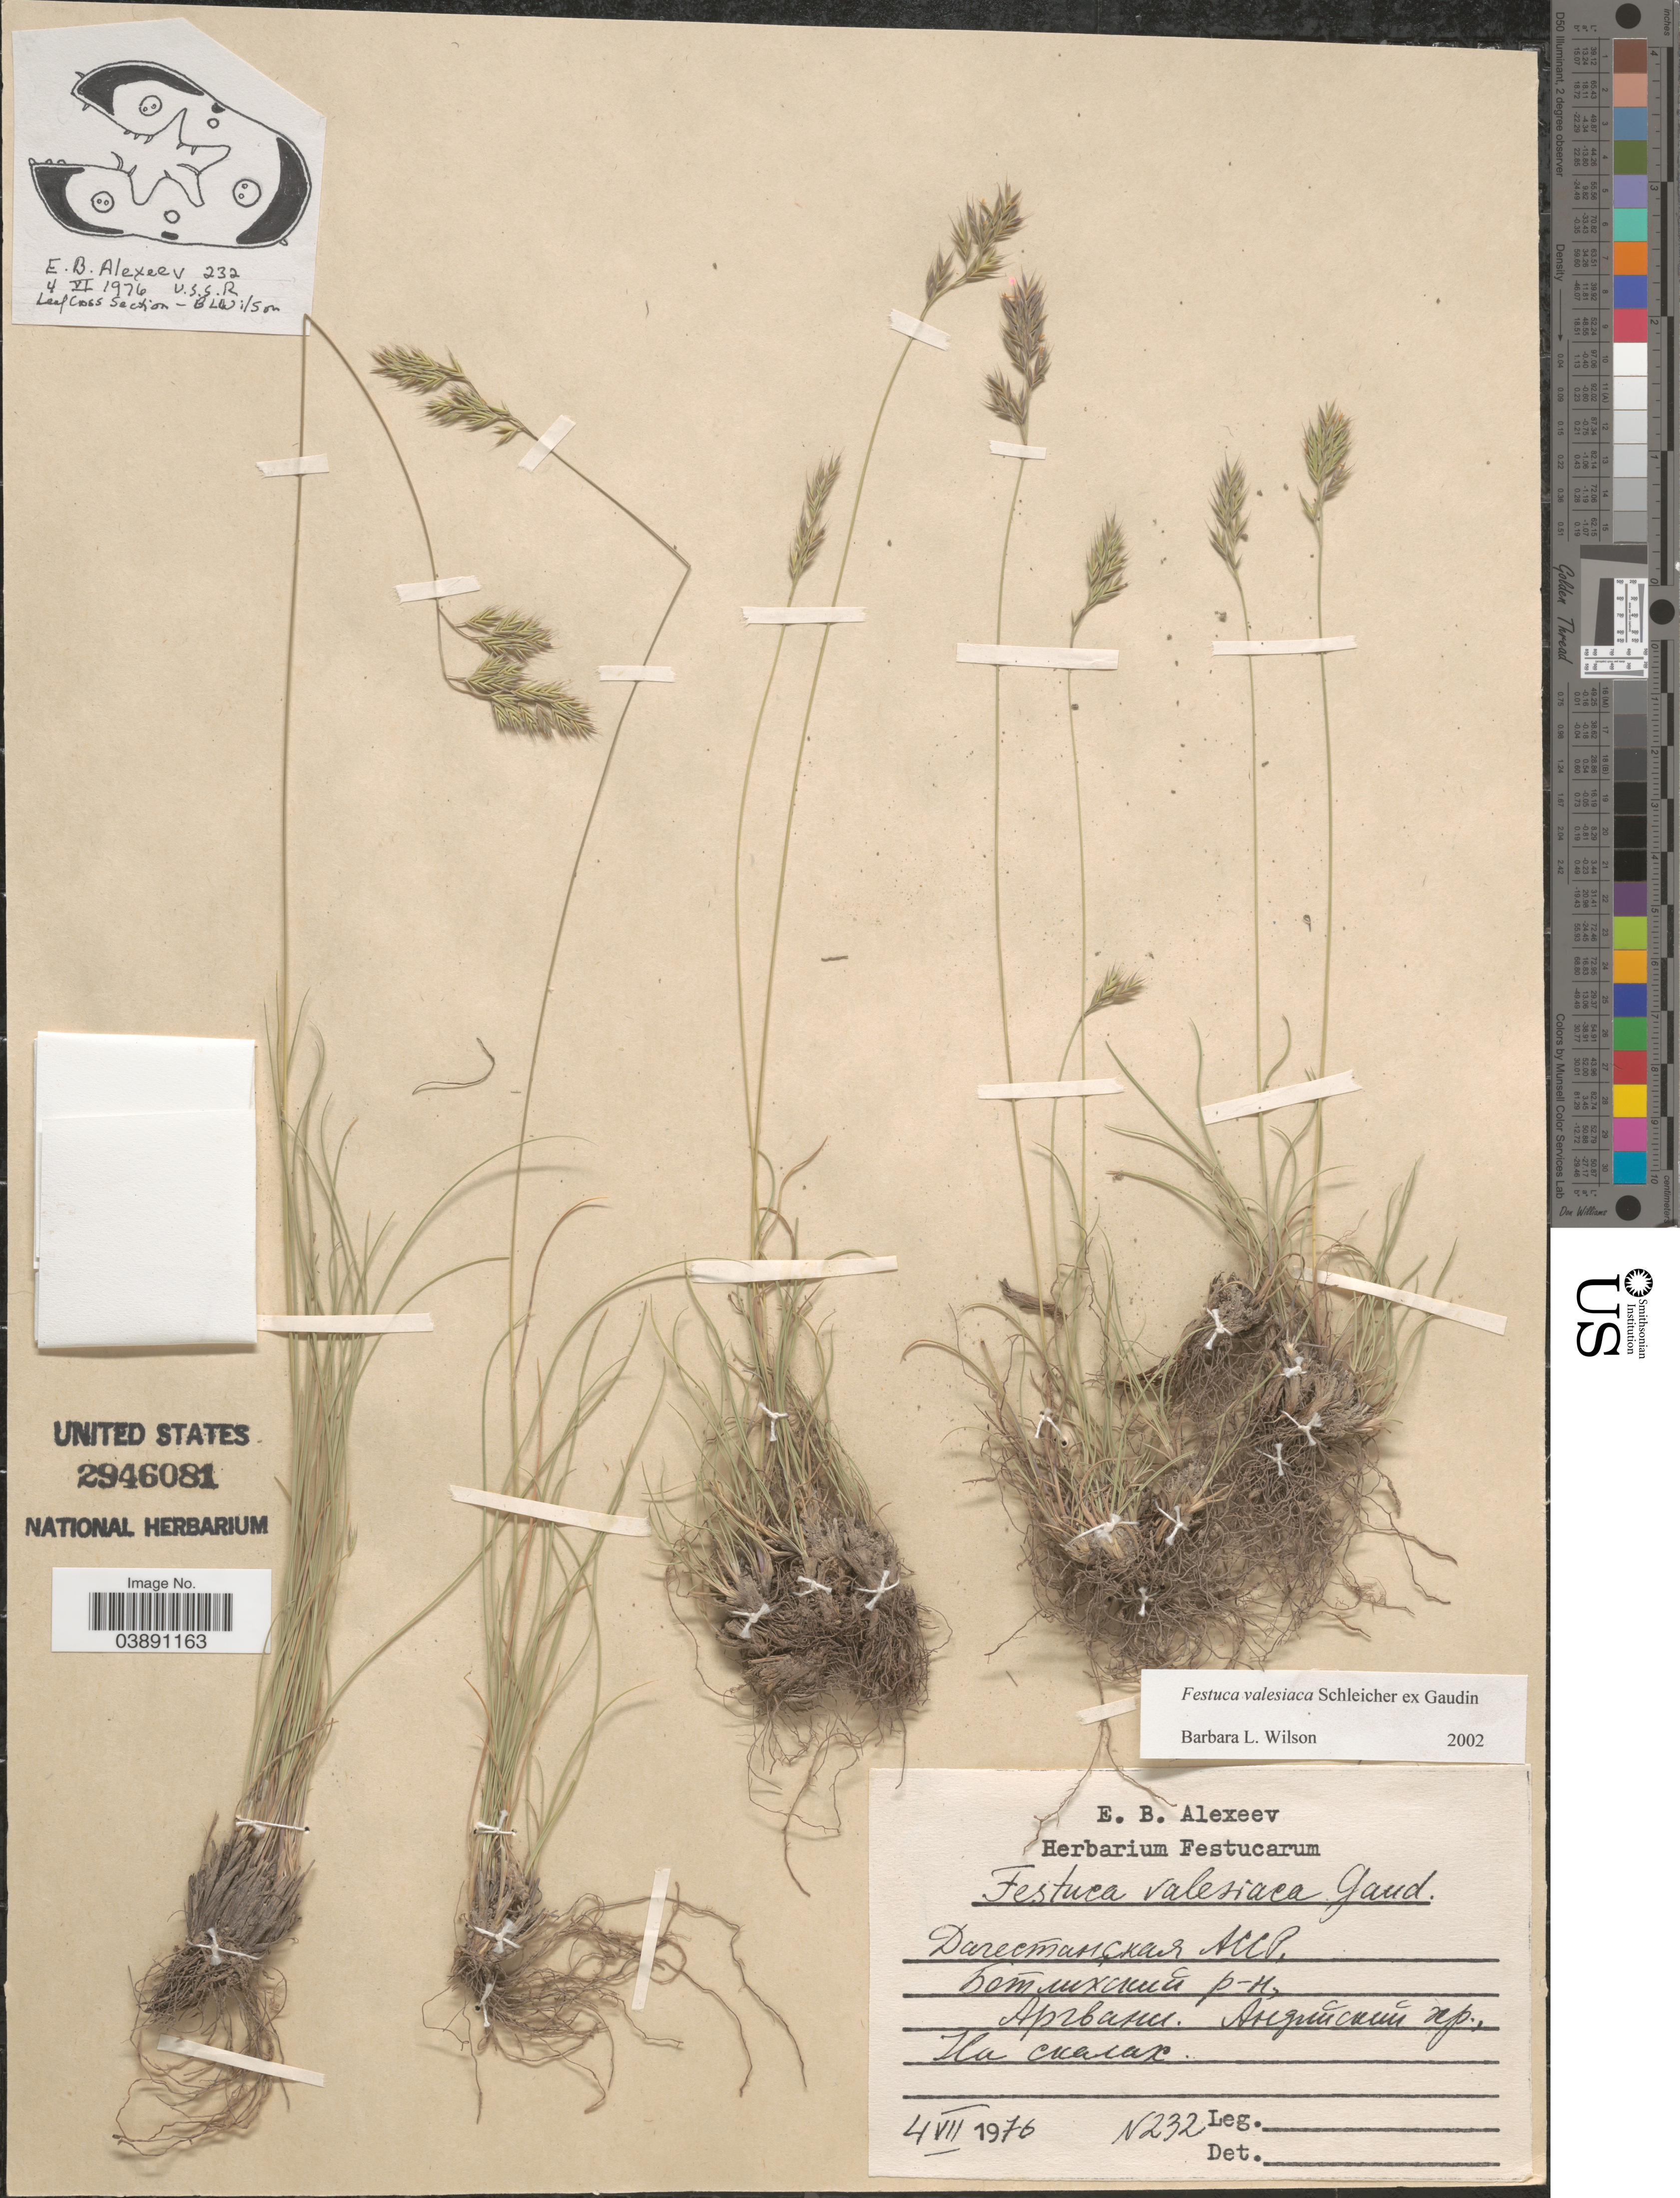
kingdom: Plantae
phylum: Tracheophyta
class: Liliopsida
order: Poales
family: Poaceae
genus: Festuca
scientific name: Festuca valesiaca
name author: Schleich. ex Gaudin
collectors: E. B. Alexeev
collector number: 232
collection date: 1976-07-04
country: Russian Federation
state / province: Dagestan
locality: District Botlikhskiy, Argvani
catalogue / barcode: US 2946081